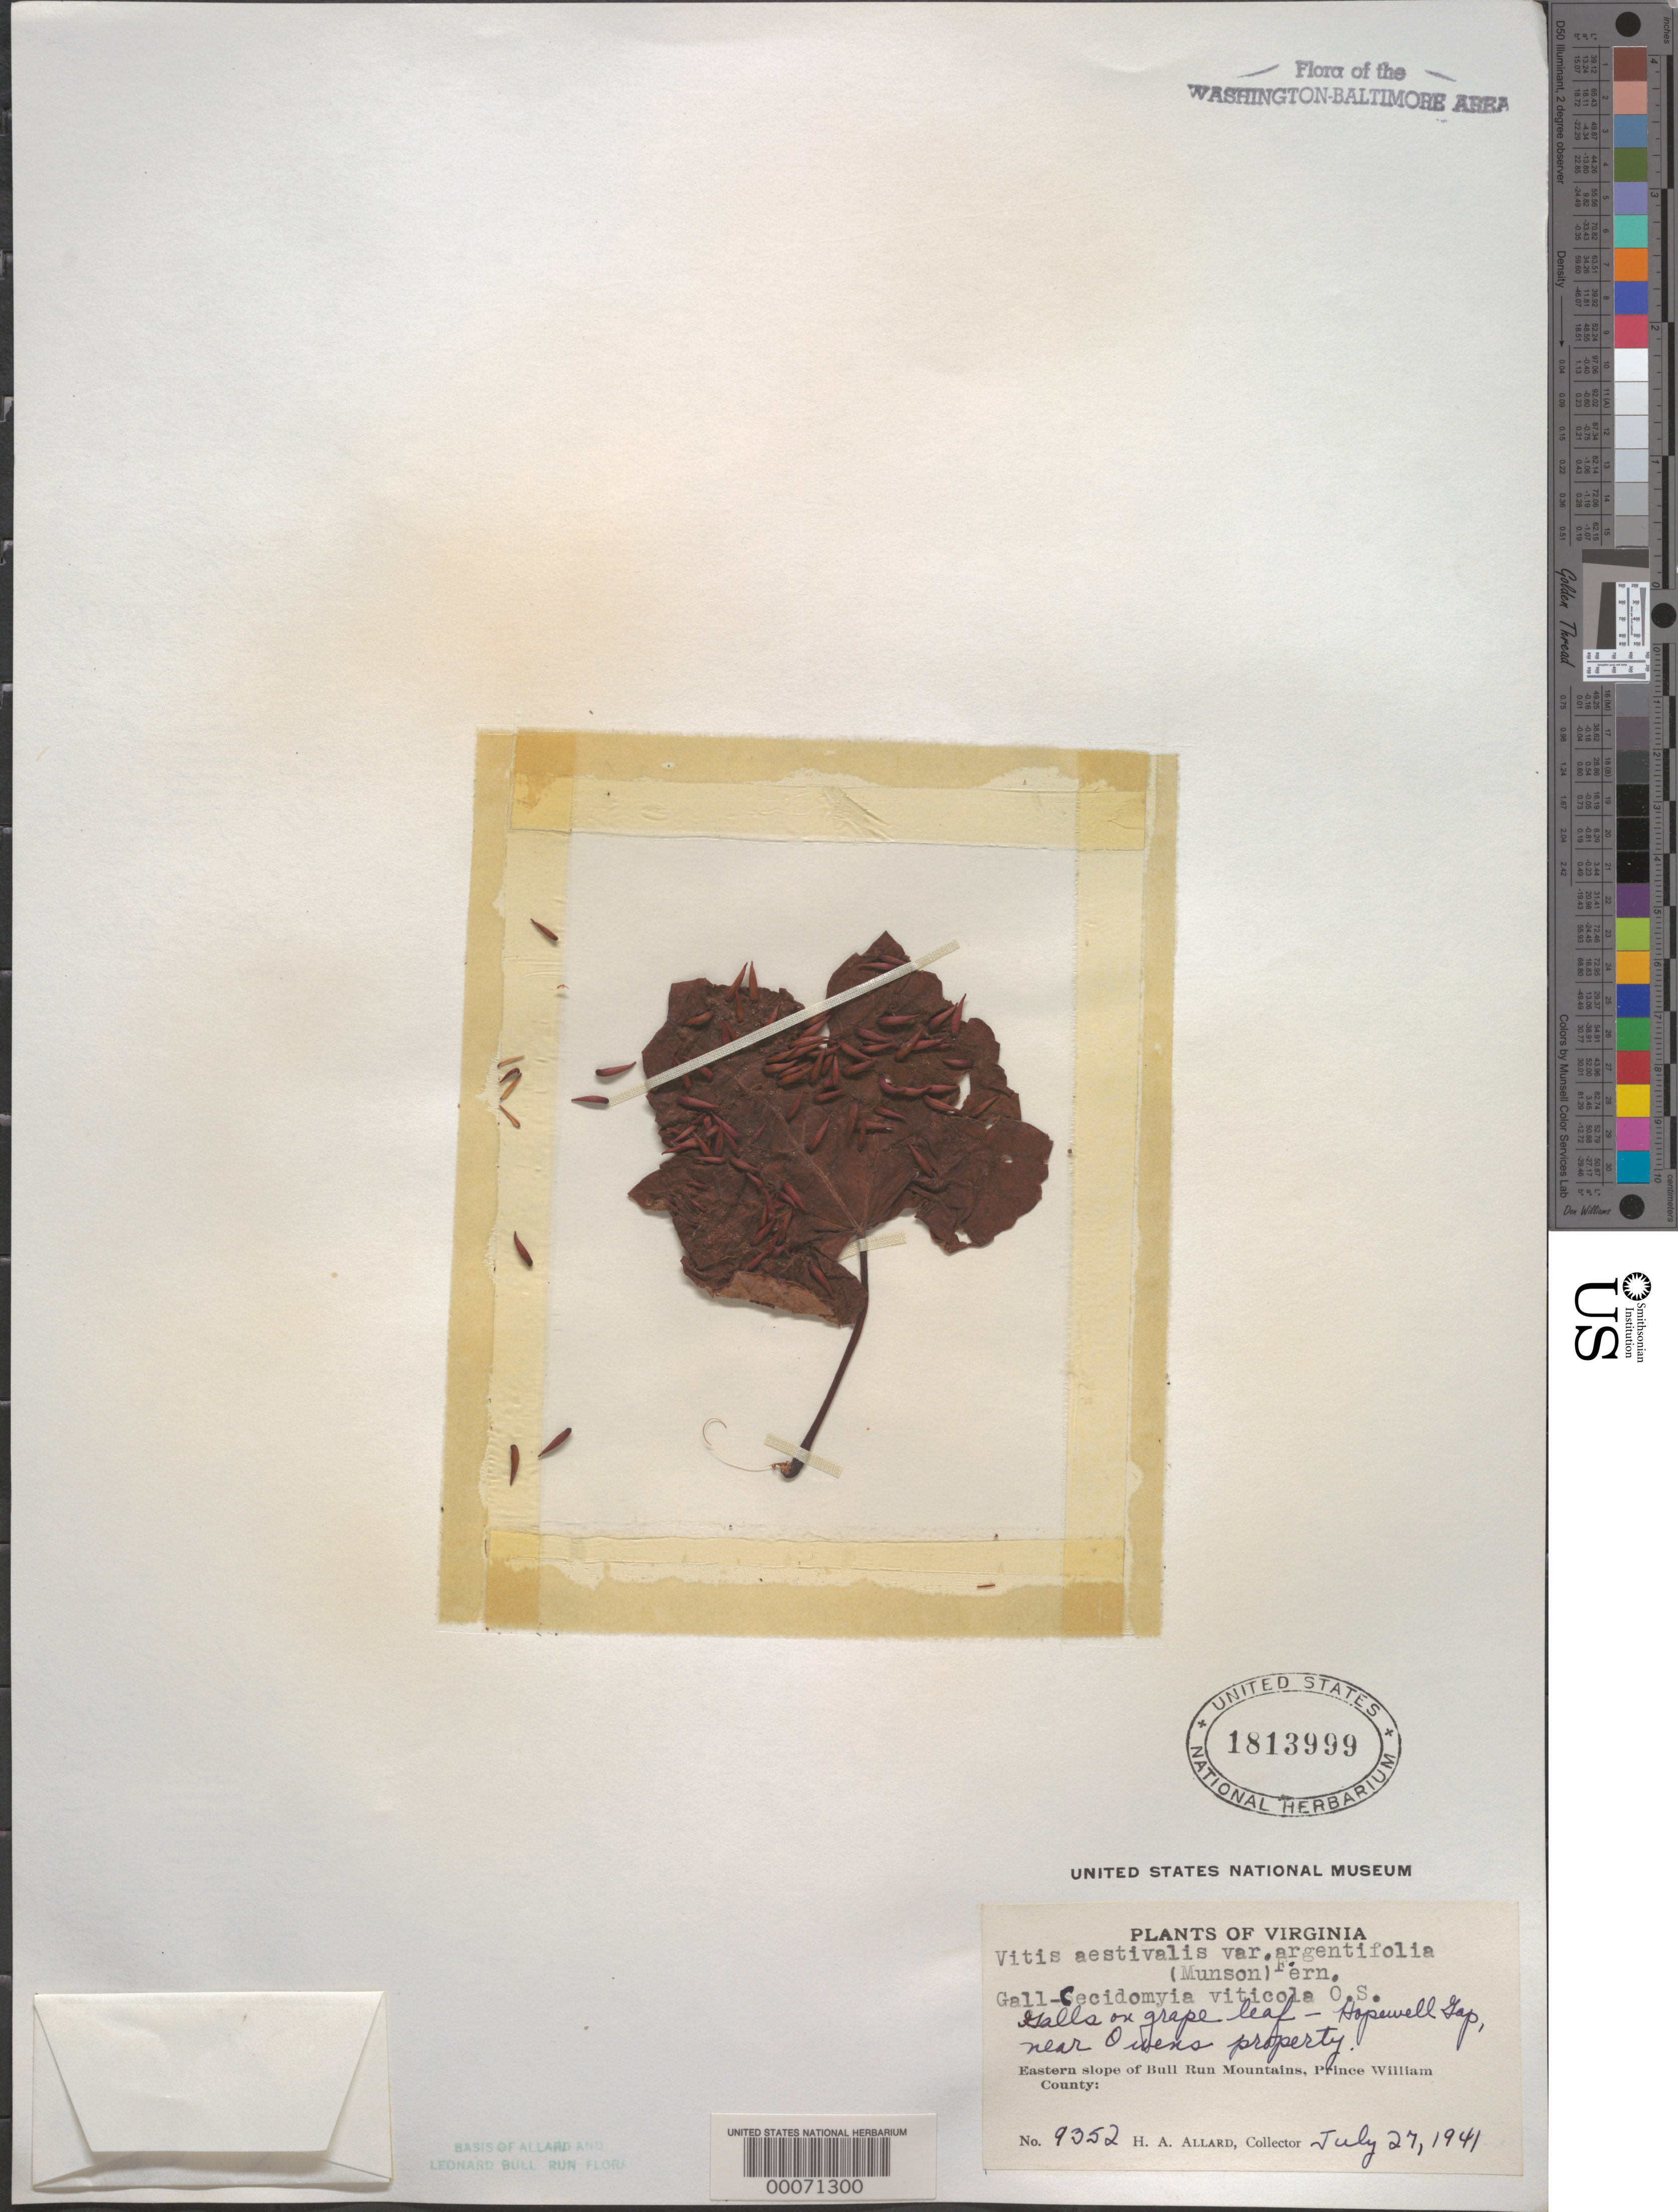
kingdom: Plantae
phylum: Tracheophyta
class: Magnoliopsida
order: Vitales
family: Vitaceae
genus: Vitis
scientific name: Vitis aestivalis var. argentifolia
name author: Michx.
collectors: H. A. Allard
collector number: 9352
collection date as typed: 27 Jul 1941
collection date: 1941-07-27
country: United States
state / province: Virginia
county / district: Prince William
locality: Hopewell Gap, Owens Property vicinity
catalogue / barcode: US 1813999